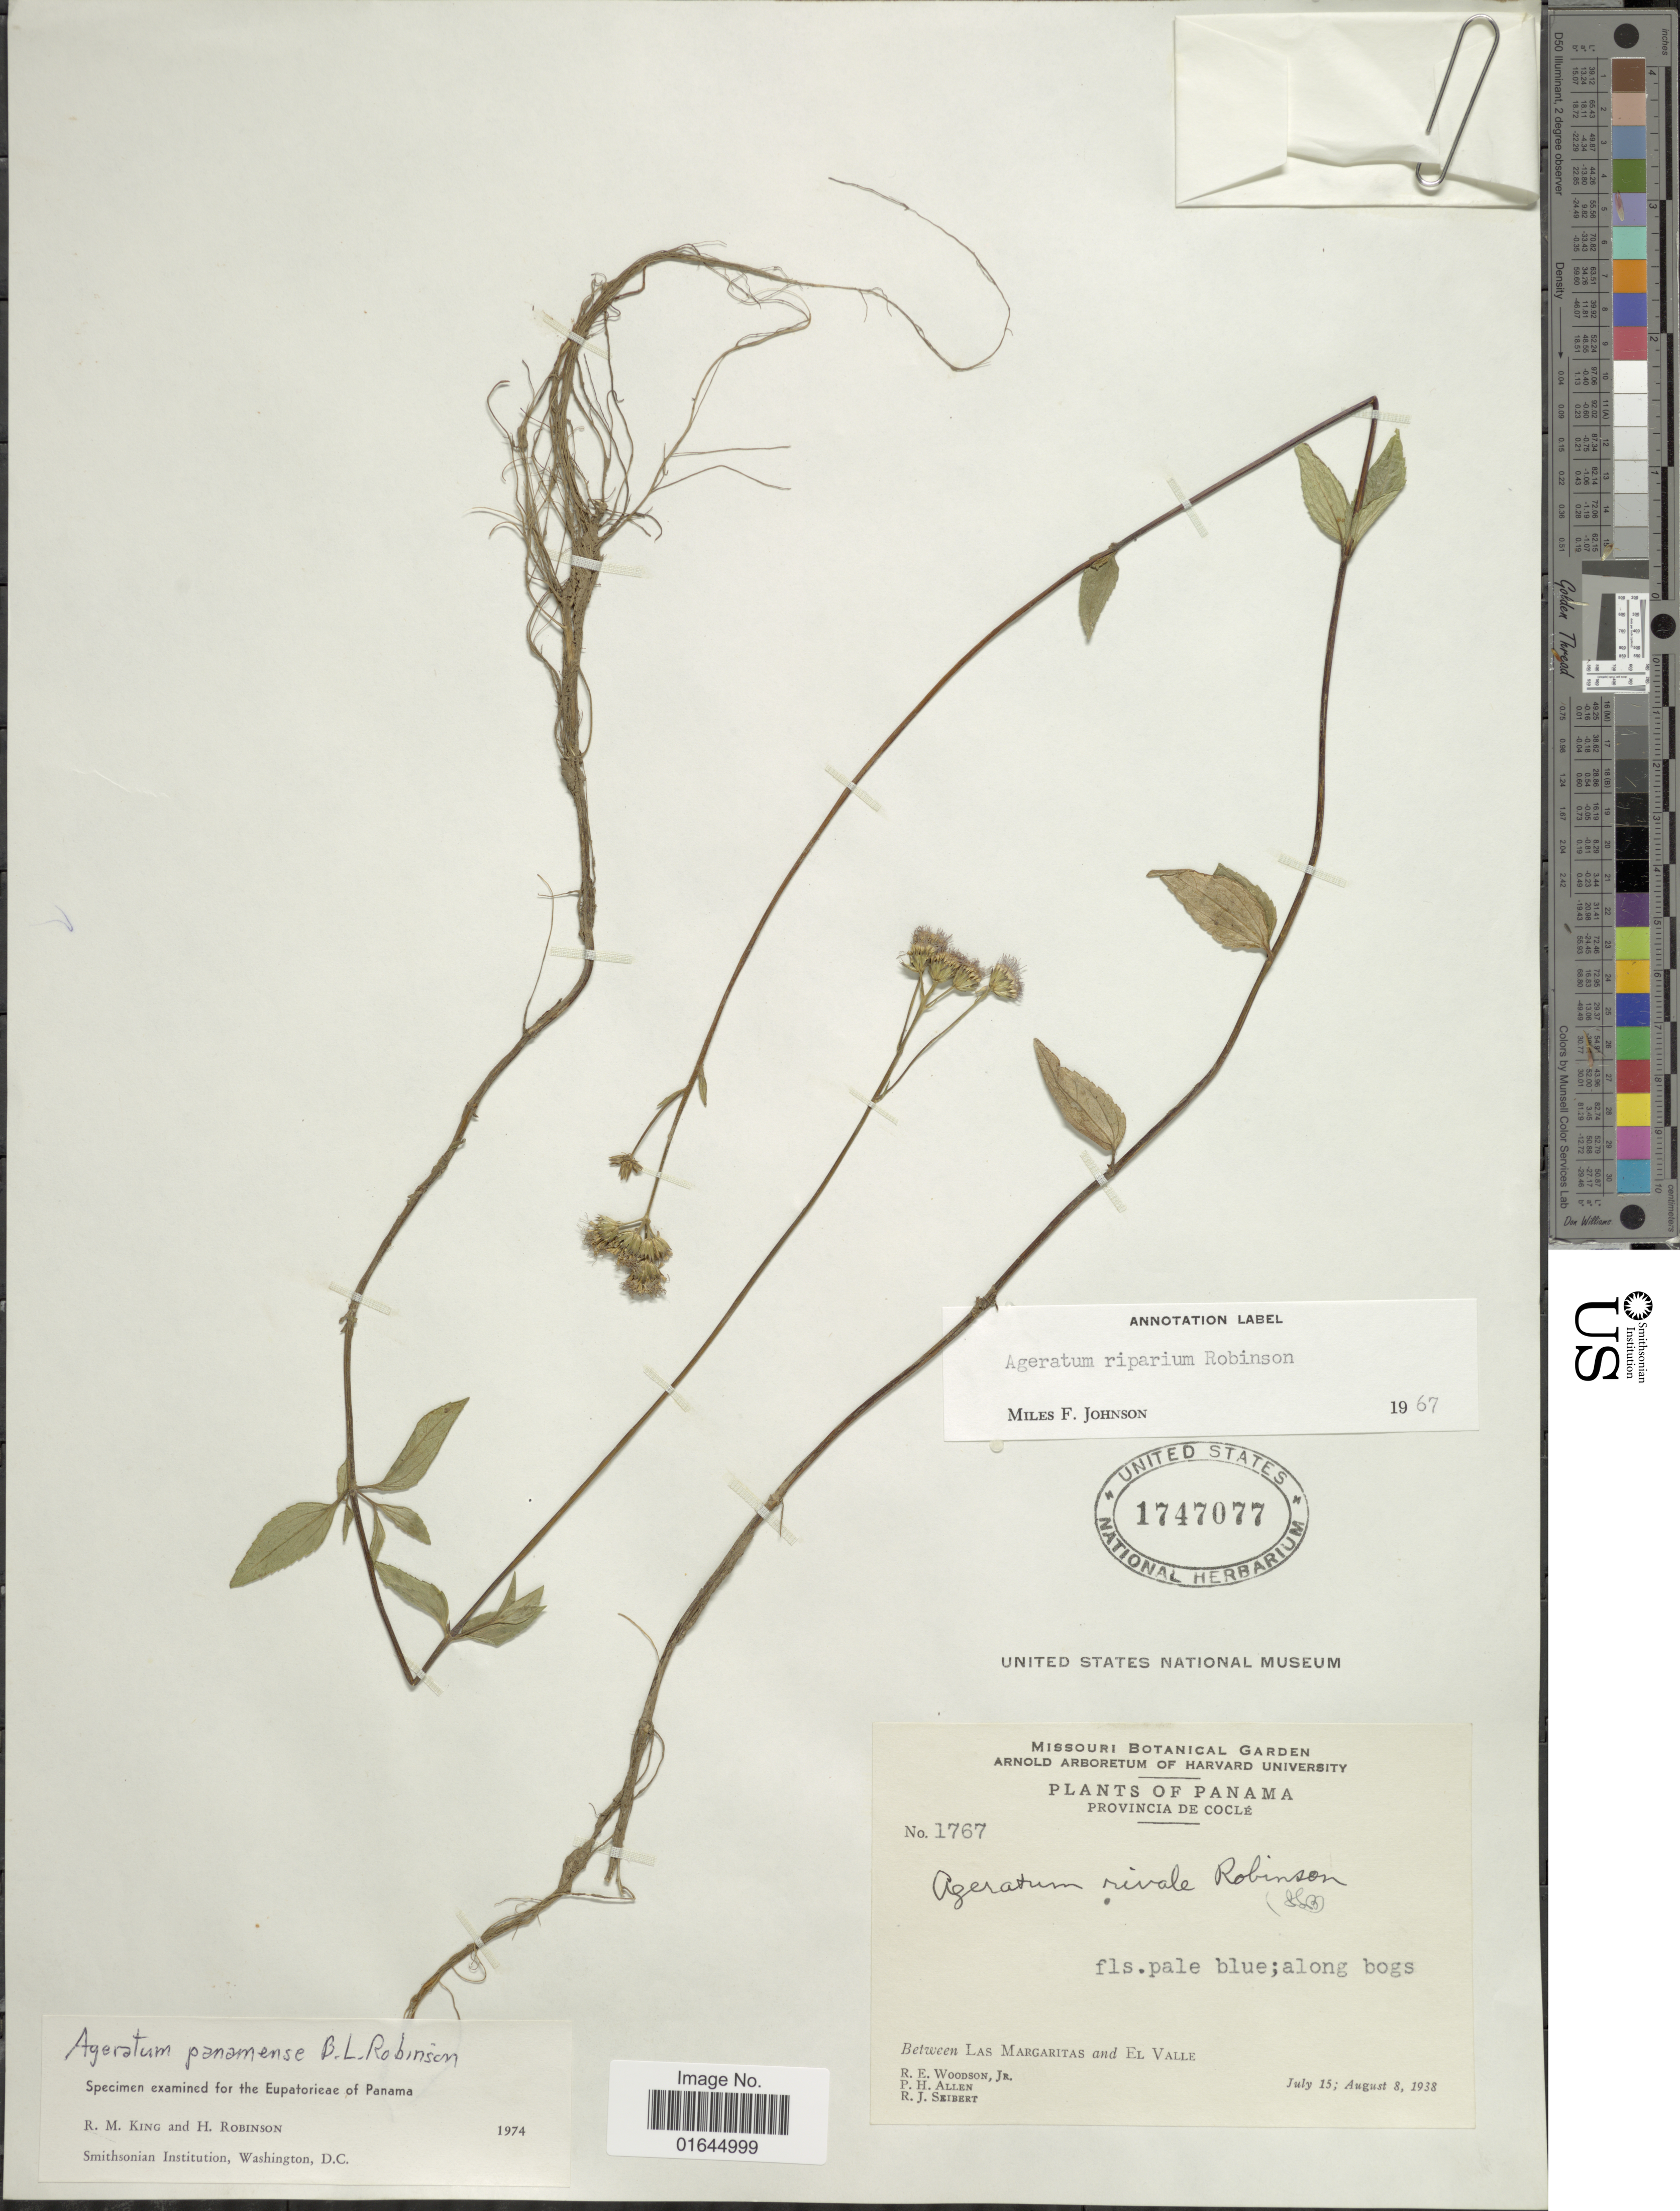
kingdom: Plantae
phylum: Tracheophyta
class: Magnoliopsida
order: Asterales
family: Asteraceae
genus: Ageratum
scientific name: Ageratum panamense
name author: B.L. Rob.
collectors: R. E. Woodson, P. H. Allen & R. J. Seibert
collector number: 1767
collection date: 1938-07-15/1938-08-08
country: Panama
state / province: Coclé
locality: Between Las Margaritas and El Valle.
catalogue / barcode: US 1747077